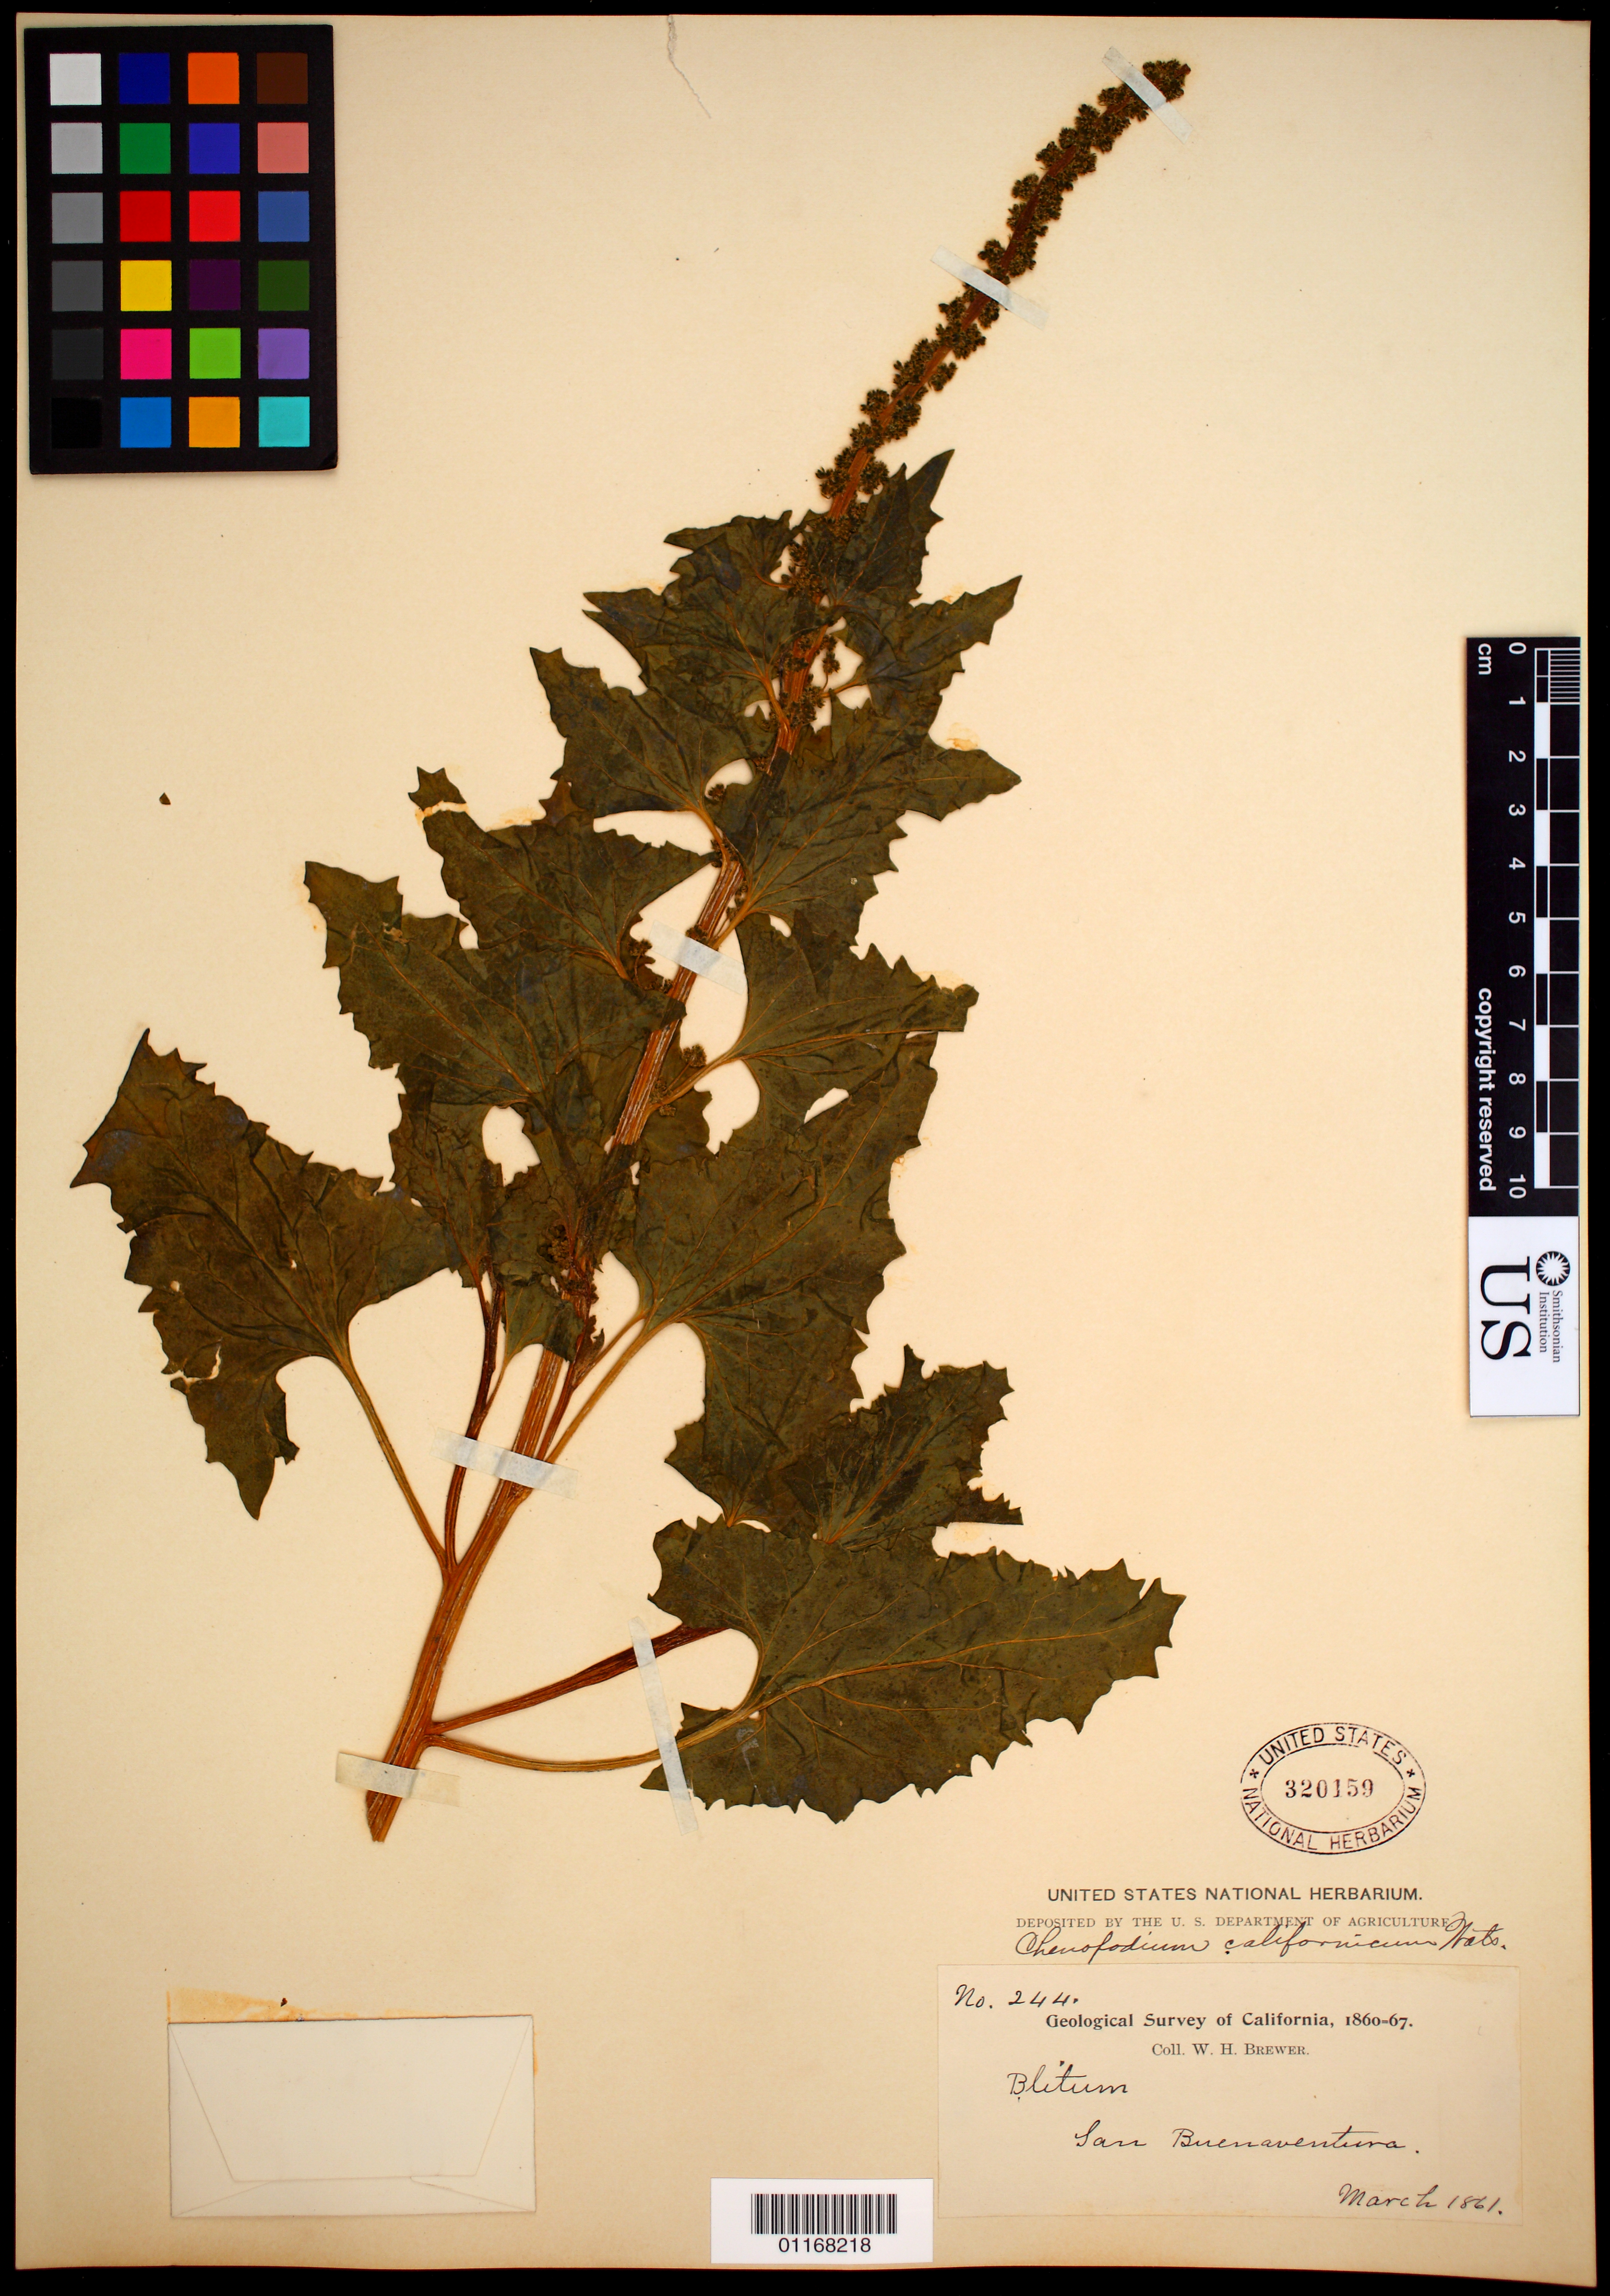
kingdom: Plantae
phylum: Tracheophyta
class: Magnoliopsida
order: Caryophyllales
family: Amaranthaceae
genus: Chenopodium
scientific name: Chenopodium californicum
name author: S. Watson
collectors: W. H. Brewer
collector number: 244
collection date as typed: Mar 1861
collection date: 1861-03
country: United States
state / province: California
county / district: Ventura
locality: San Buenaventura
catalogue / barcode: US 320159